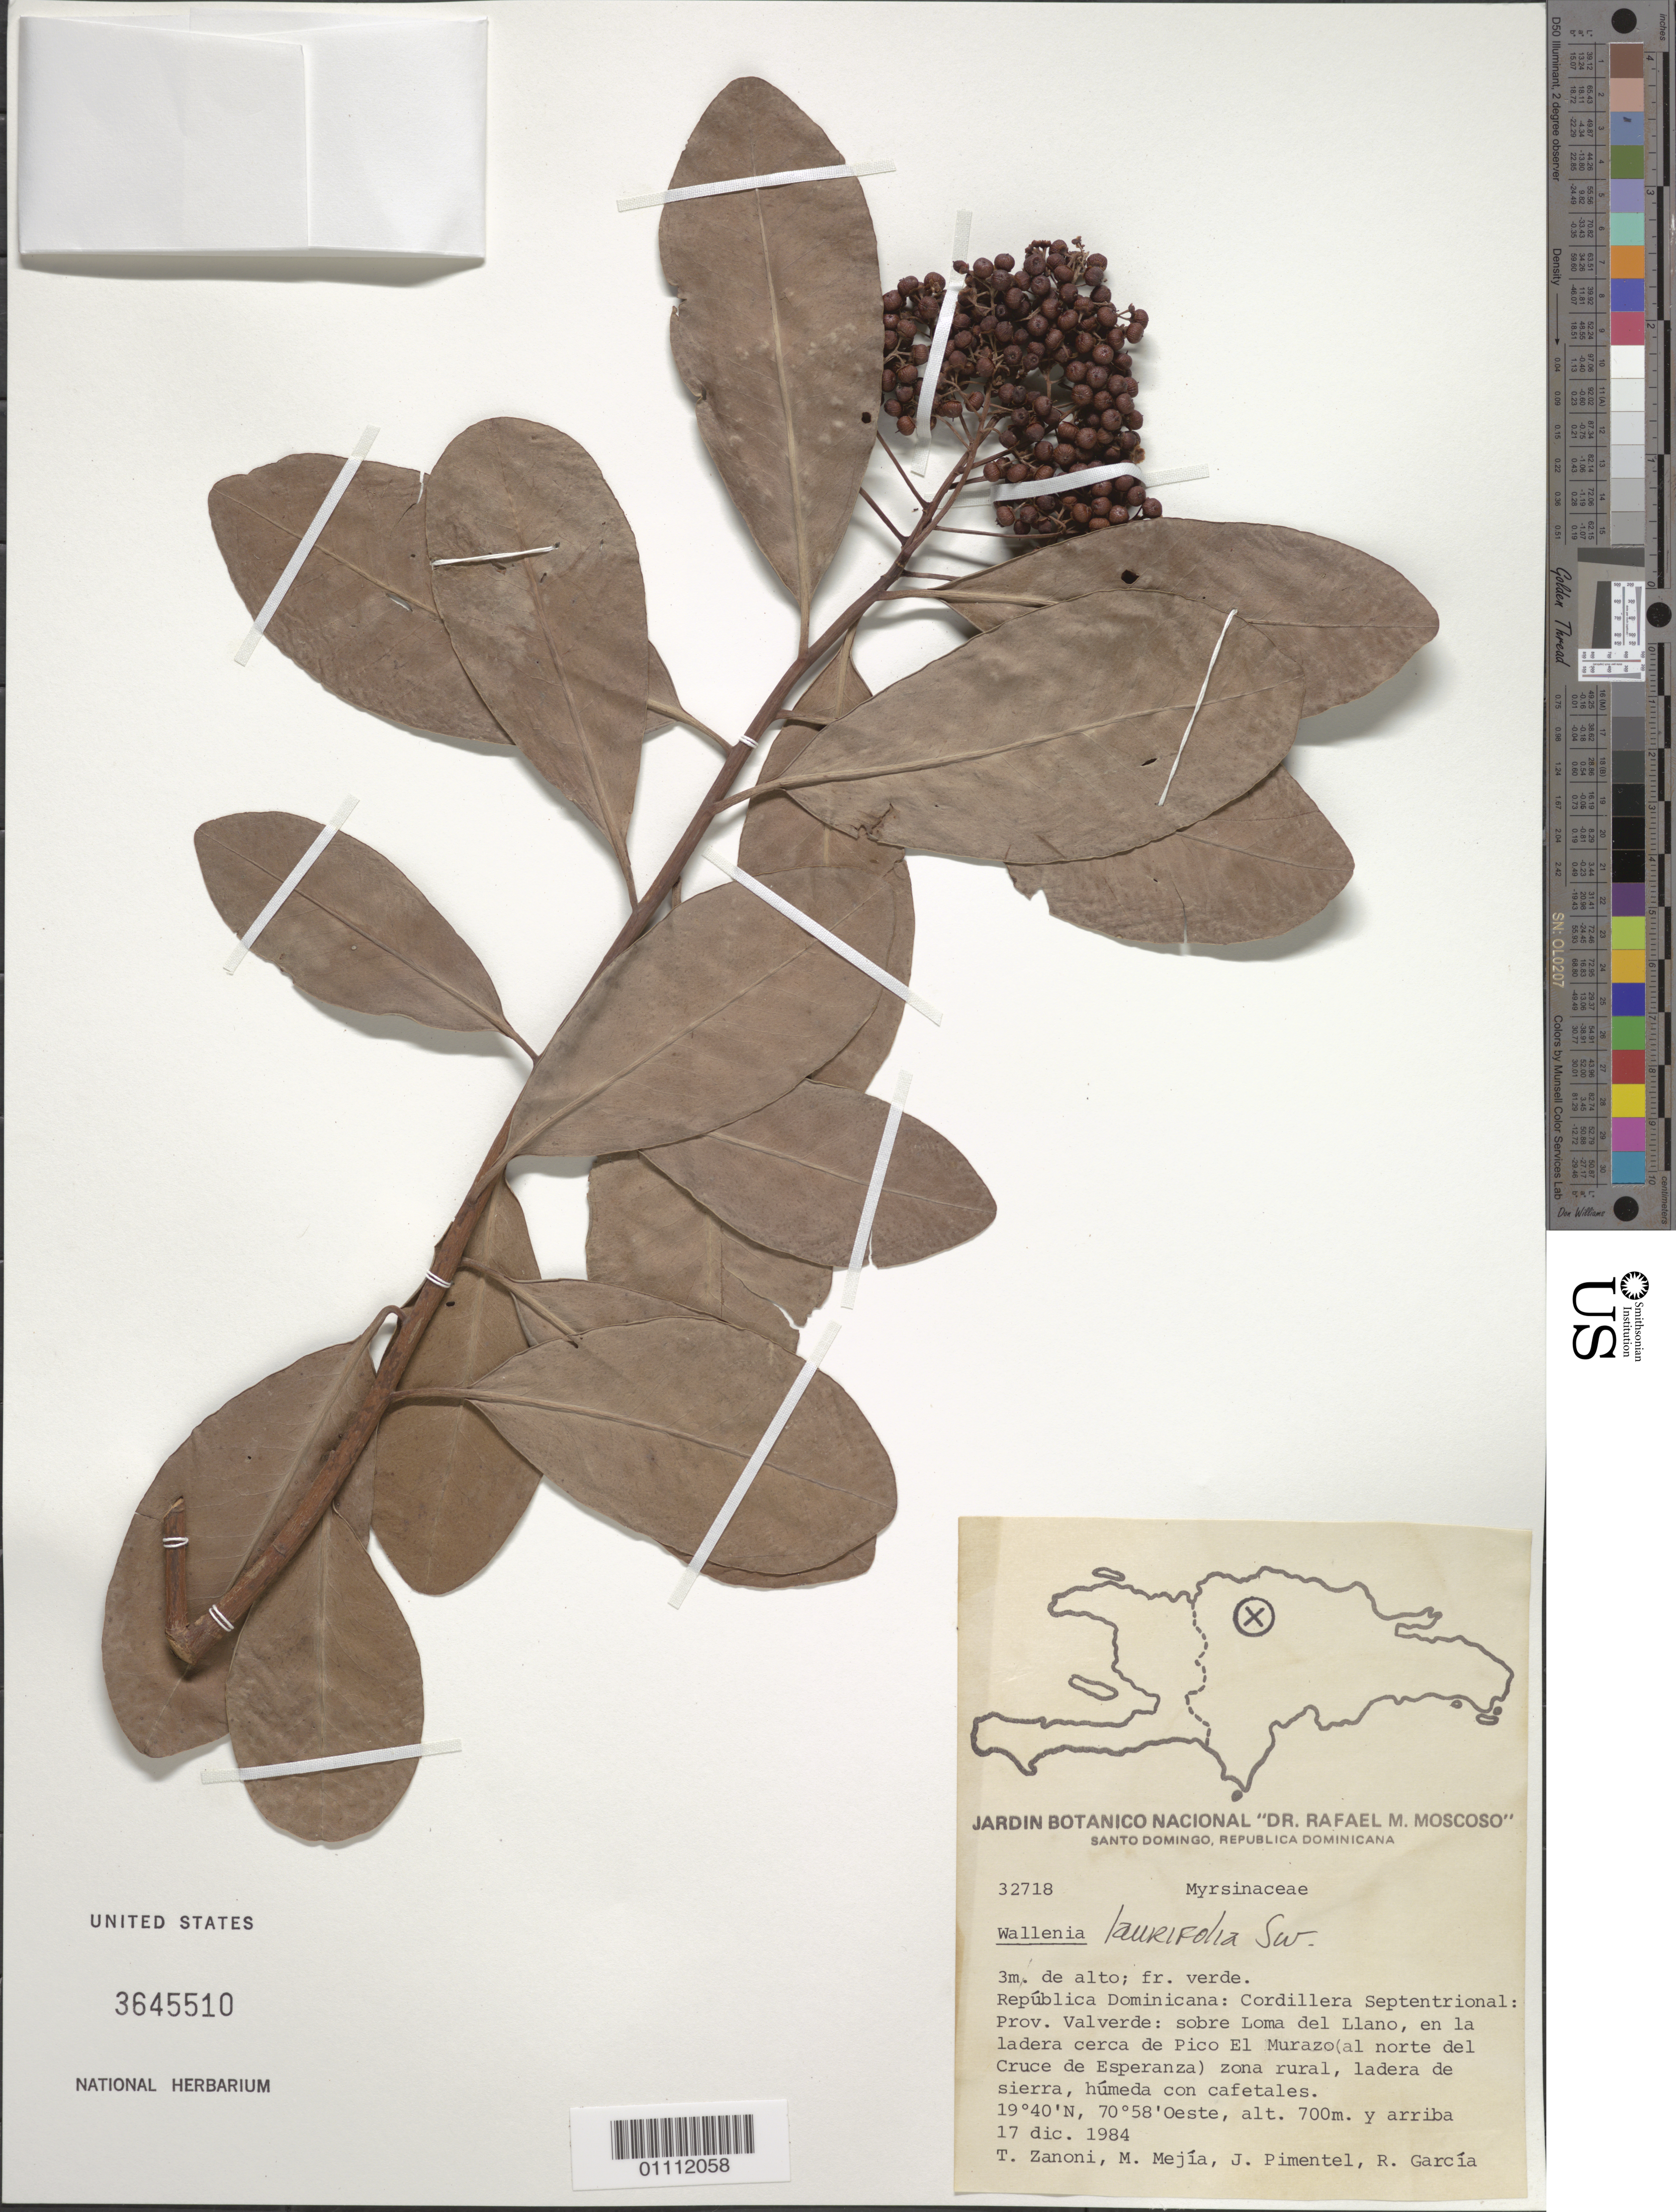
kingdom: Plantae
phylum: Tracheophyta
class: Magnoliopsida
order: Ericales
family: Primulaceae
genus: Wallenia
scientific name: Wallenia laurifolia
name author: Sw.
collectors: T. A. Zanoni, M. Mejia, J. Pimentel & R. G. García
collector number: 32718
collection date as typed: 17 Dec 1984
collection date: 1984-12-17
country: Dominican Republic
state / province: Valverde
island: Hispaniola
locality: Cordillera Septentrional, sobre Loma del Llano, en la ladera cerca de Pico El Murazo (al norte del Cruce de Esperanza)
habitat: Zona rural, ladera de sierra, húmida con cafetales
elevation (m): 700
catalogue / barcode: US 3645510